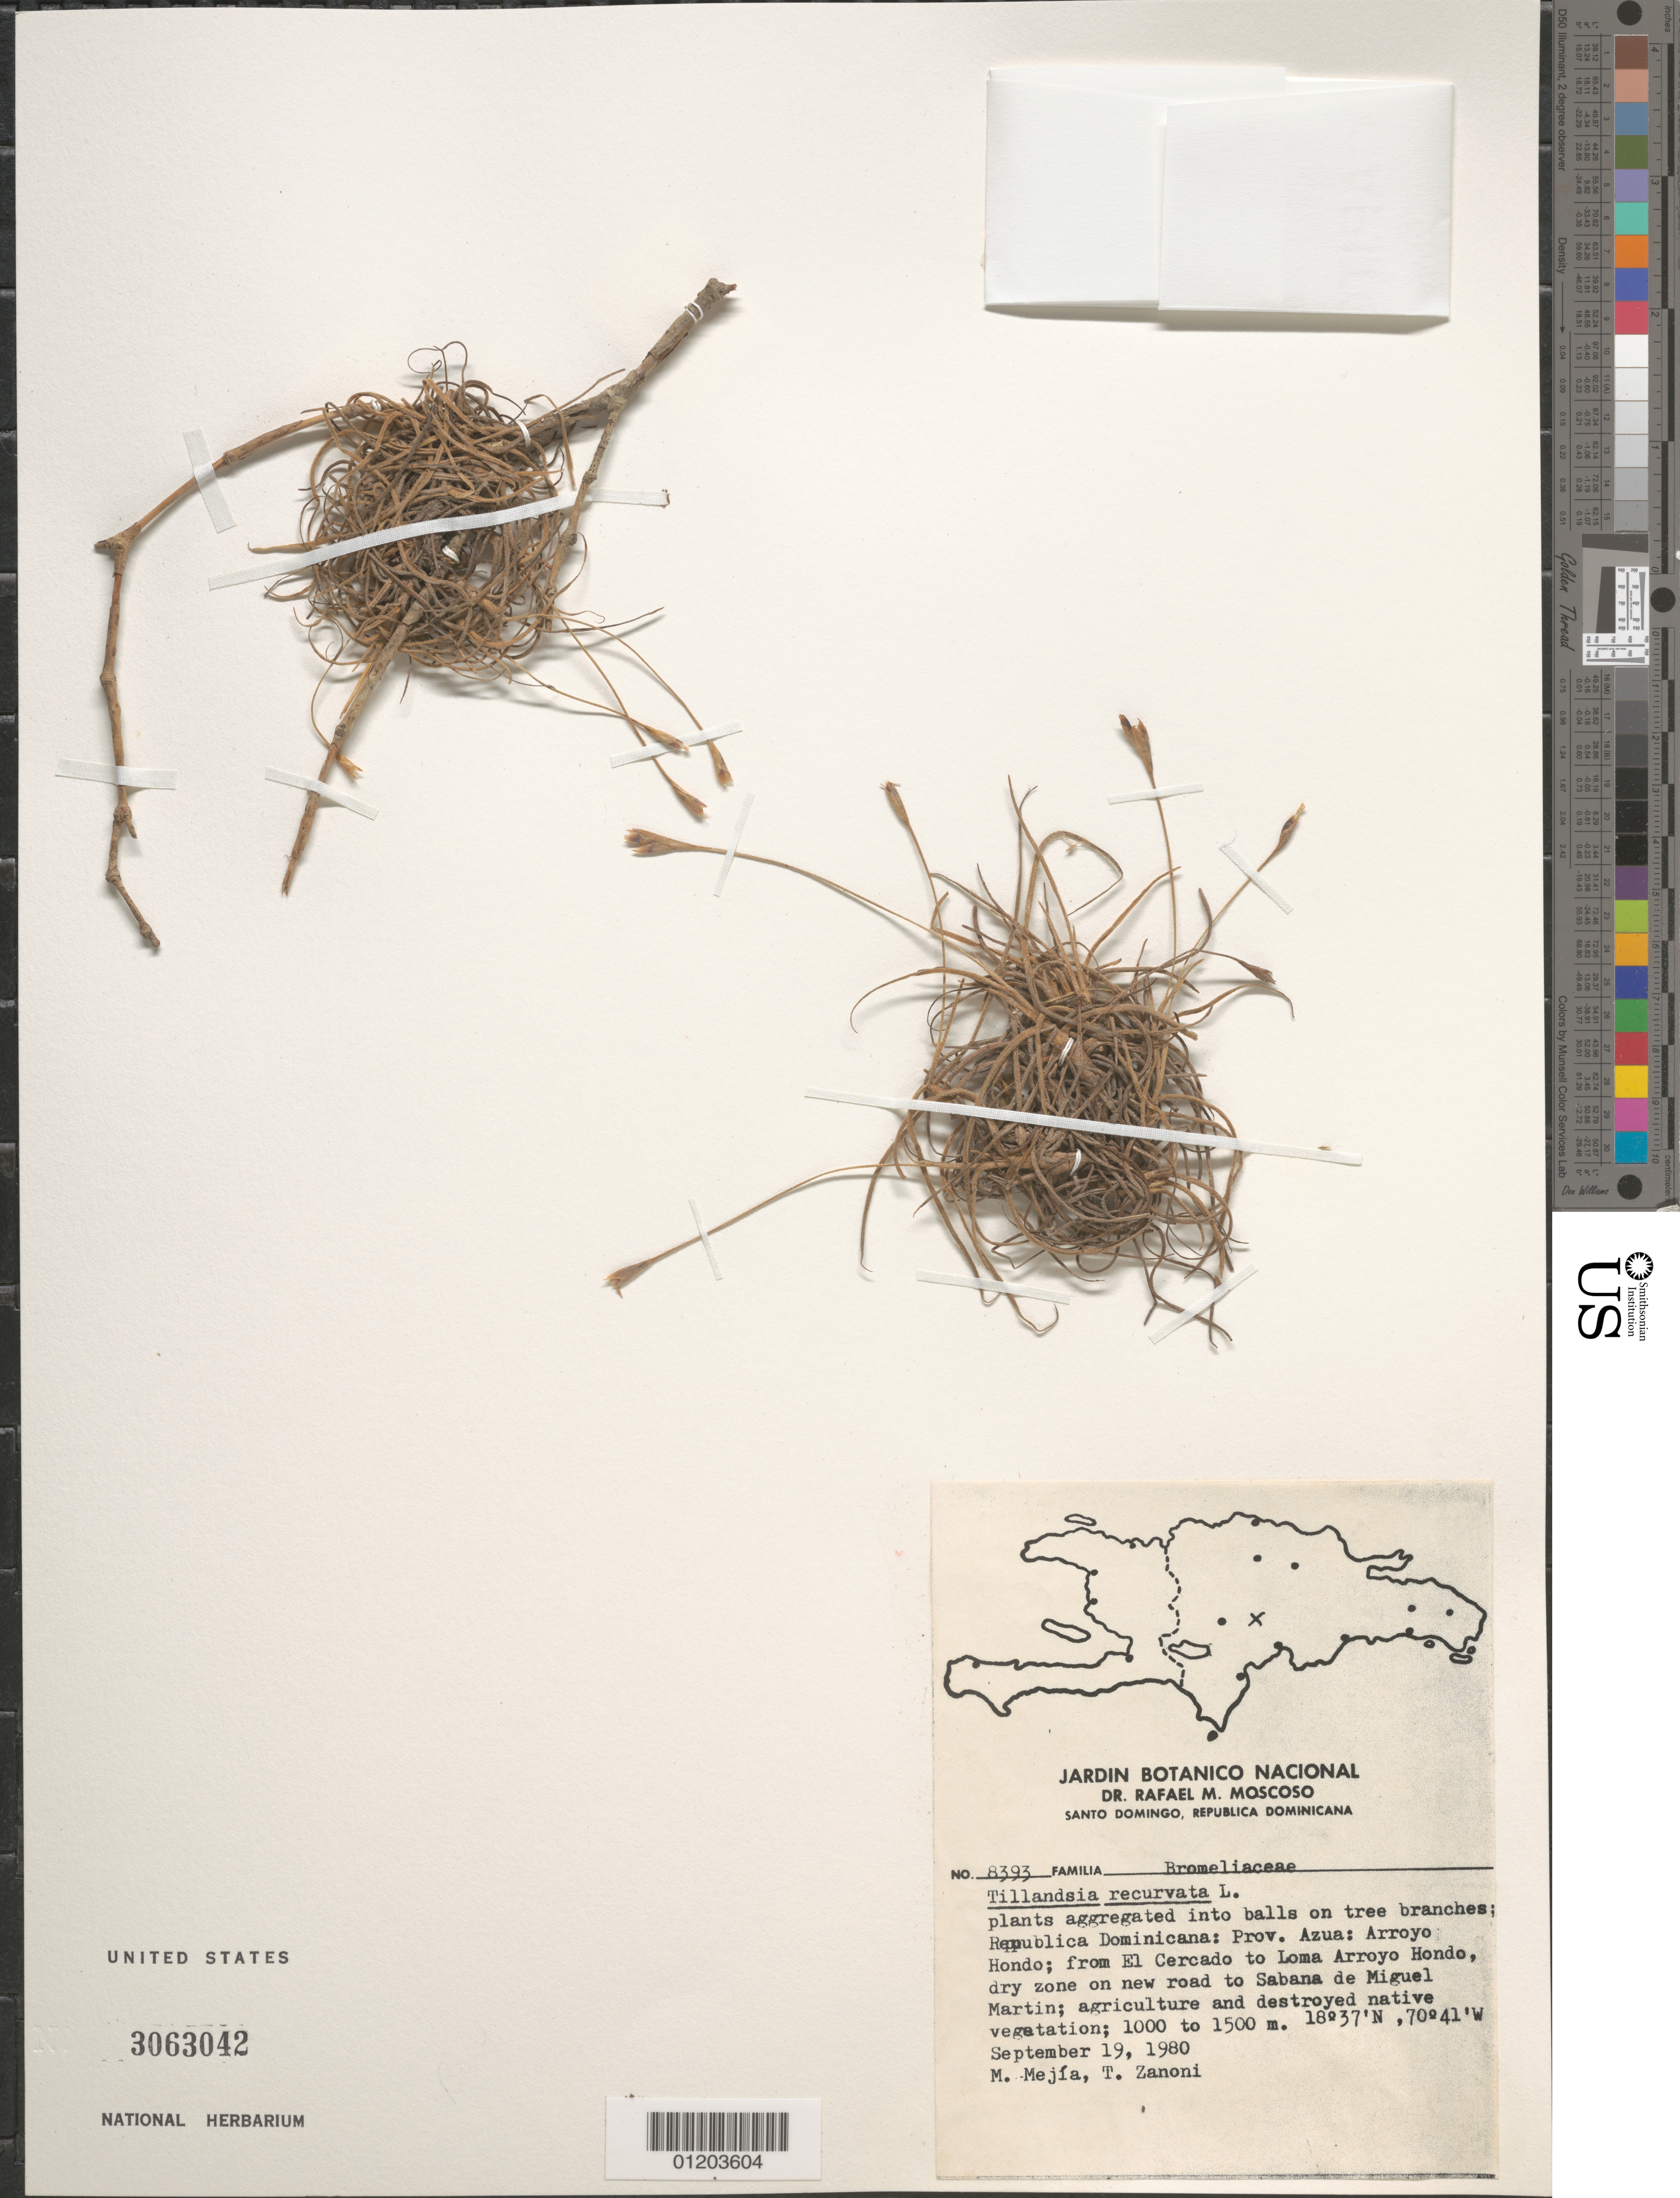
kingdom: Plantae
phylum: Tracheophyta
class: Liliopsida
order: Poales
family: Bromeliaceae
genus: Tillandsia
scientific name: Tillandsia recurvata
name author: L.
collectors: M. Mejia & T. A. Zanoni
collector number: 8393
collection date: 1980-09-19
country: Dominican Republic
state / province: Azua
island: Hispaniola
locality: Arroyo Hondo; from El Cercado to Loma Arroyo Hondo, new road to Sabana de Miguel Martin.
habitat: Dry zone on road; agriculture and destroyed native vegetation.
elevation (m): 1000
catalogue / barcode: US 3063042